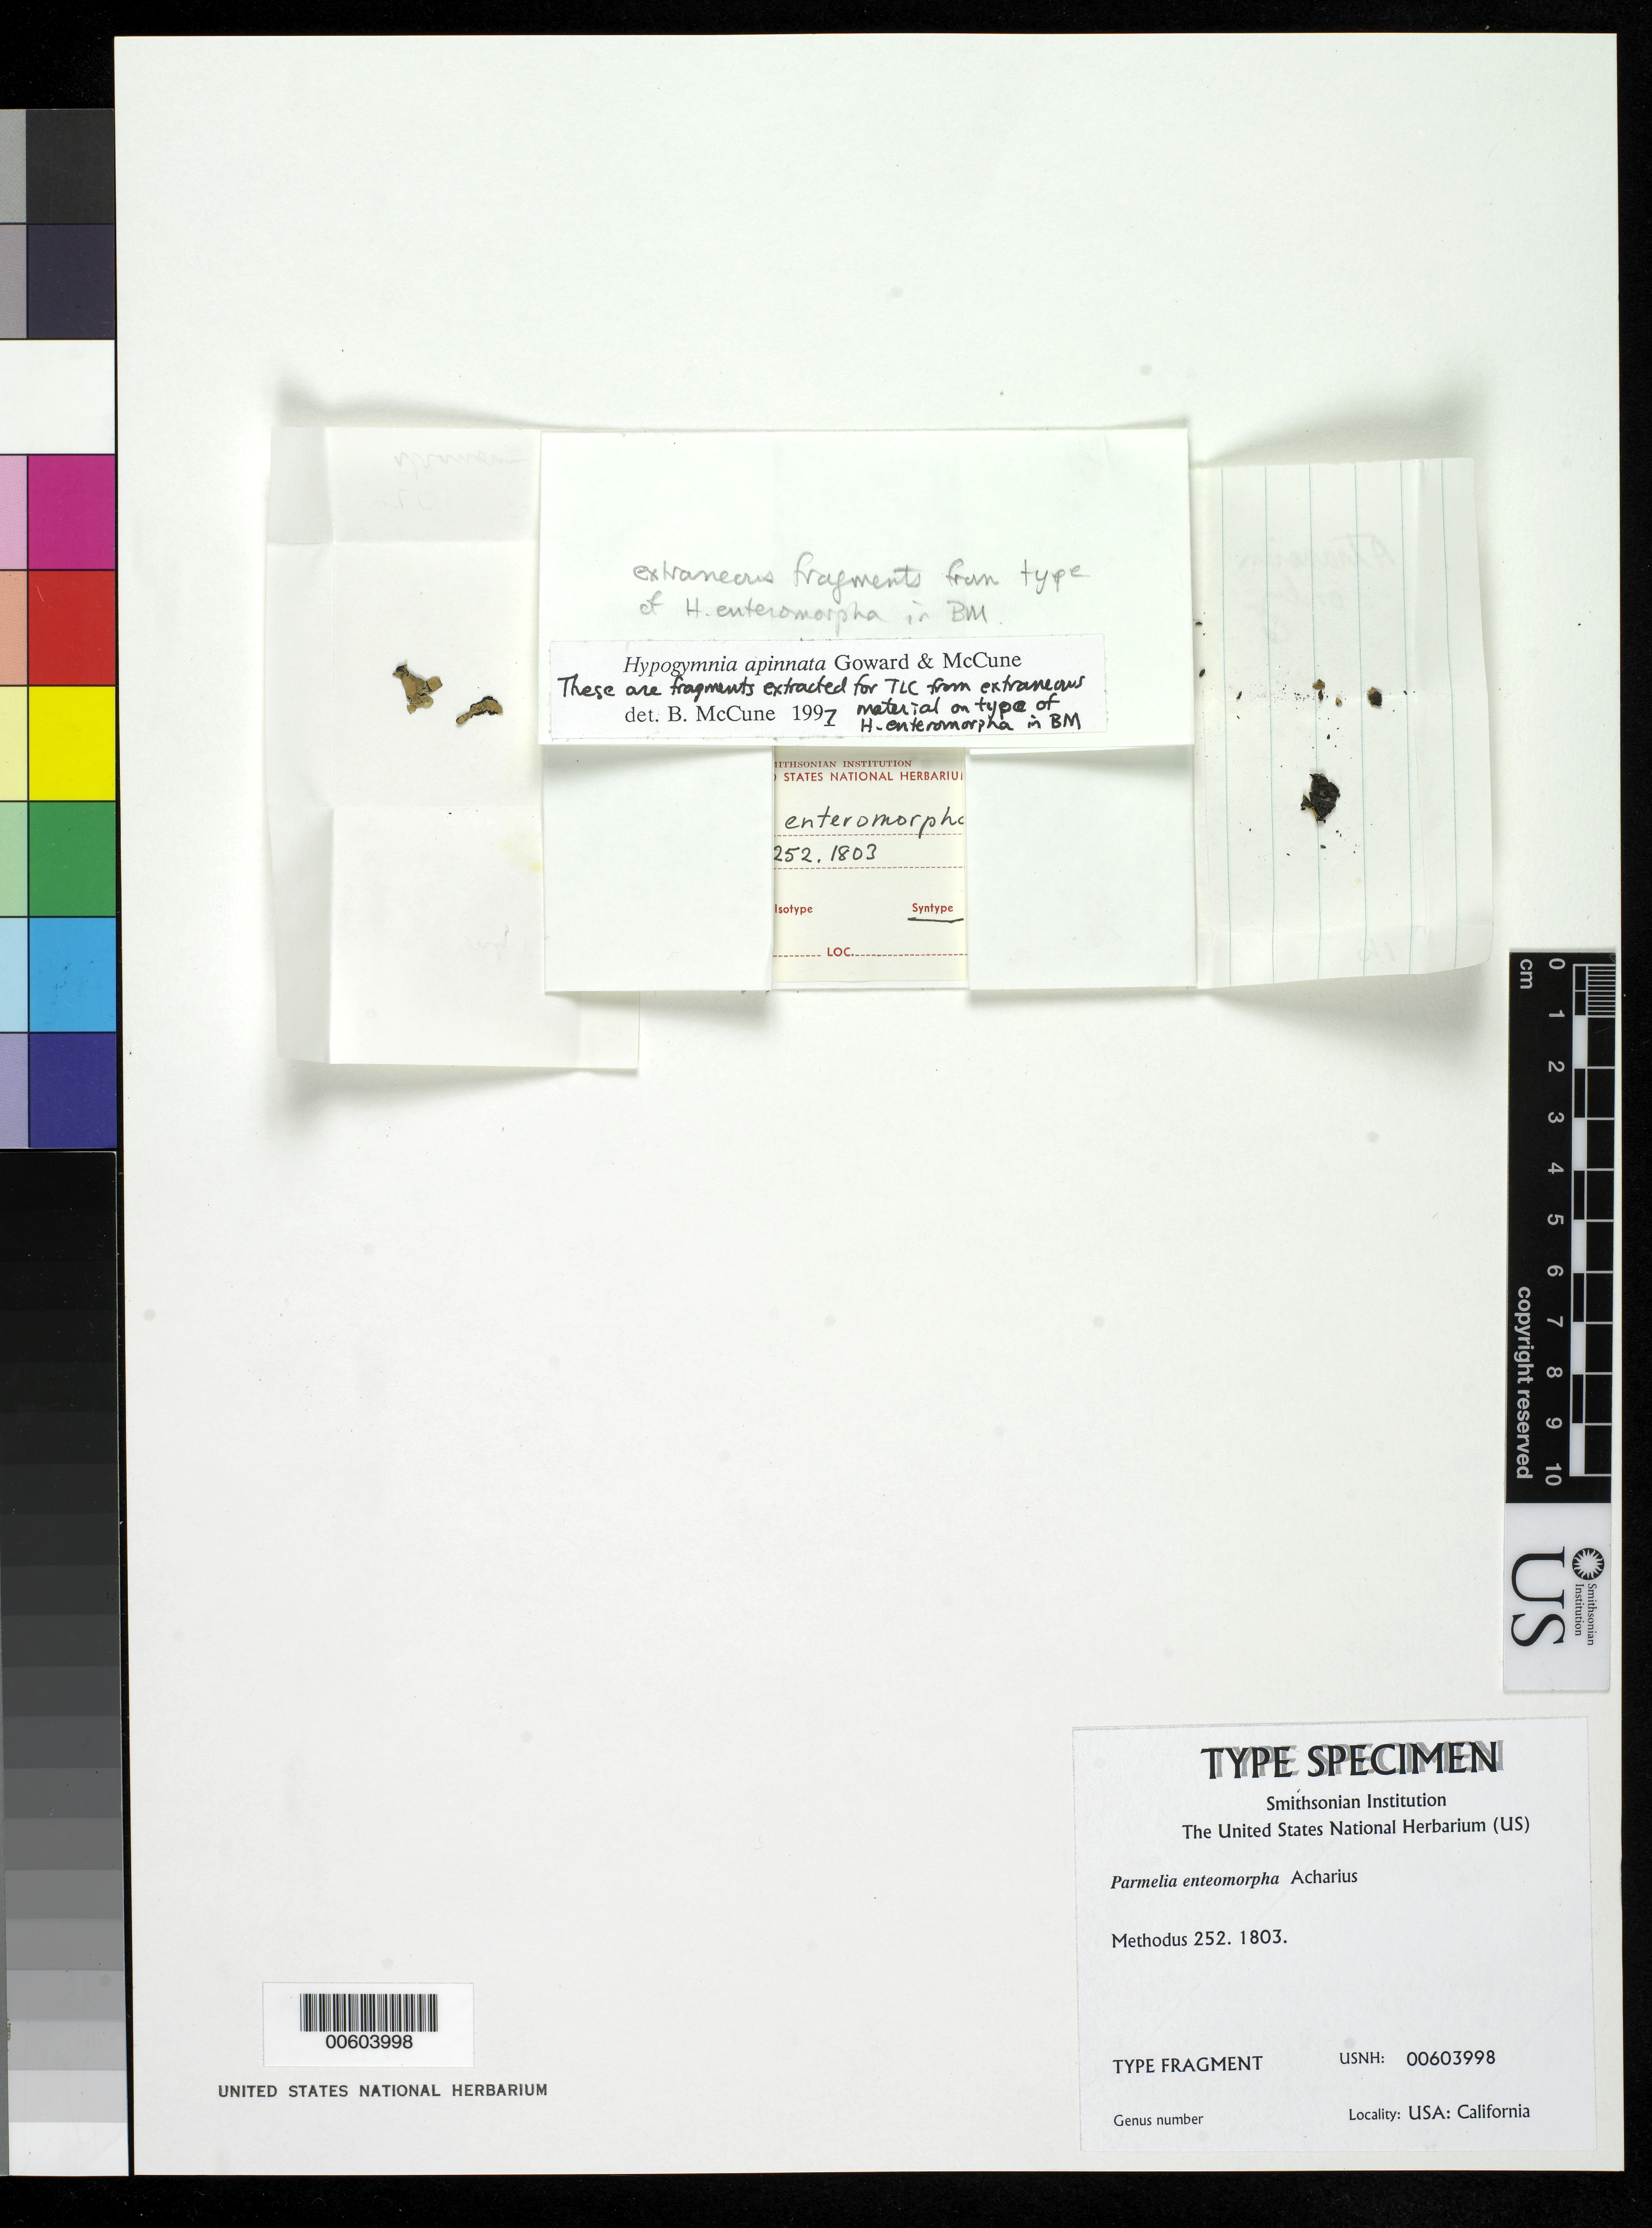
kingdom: Fungi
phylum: Ascomycota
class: Lecanoromycetes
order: Lecanorales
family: Parmeliaceae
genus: Parmelia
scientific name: Parmelia enteromorpha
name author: Ach.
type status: Type Fragment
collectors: A. Menzies & J. E. Smith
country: United States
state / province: California